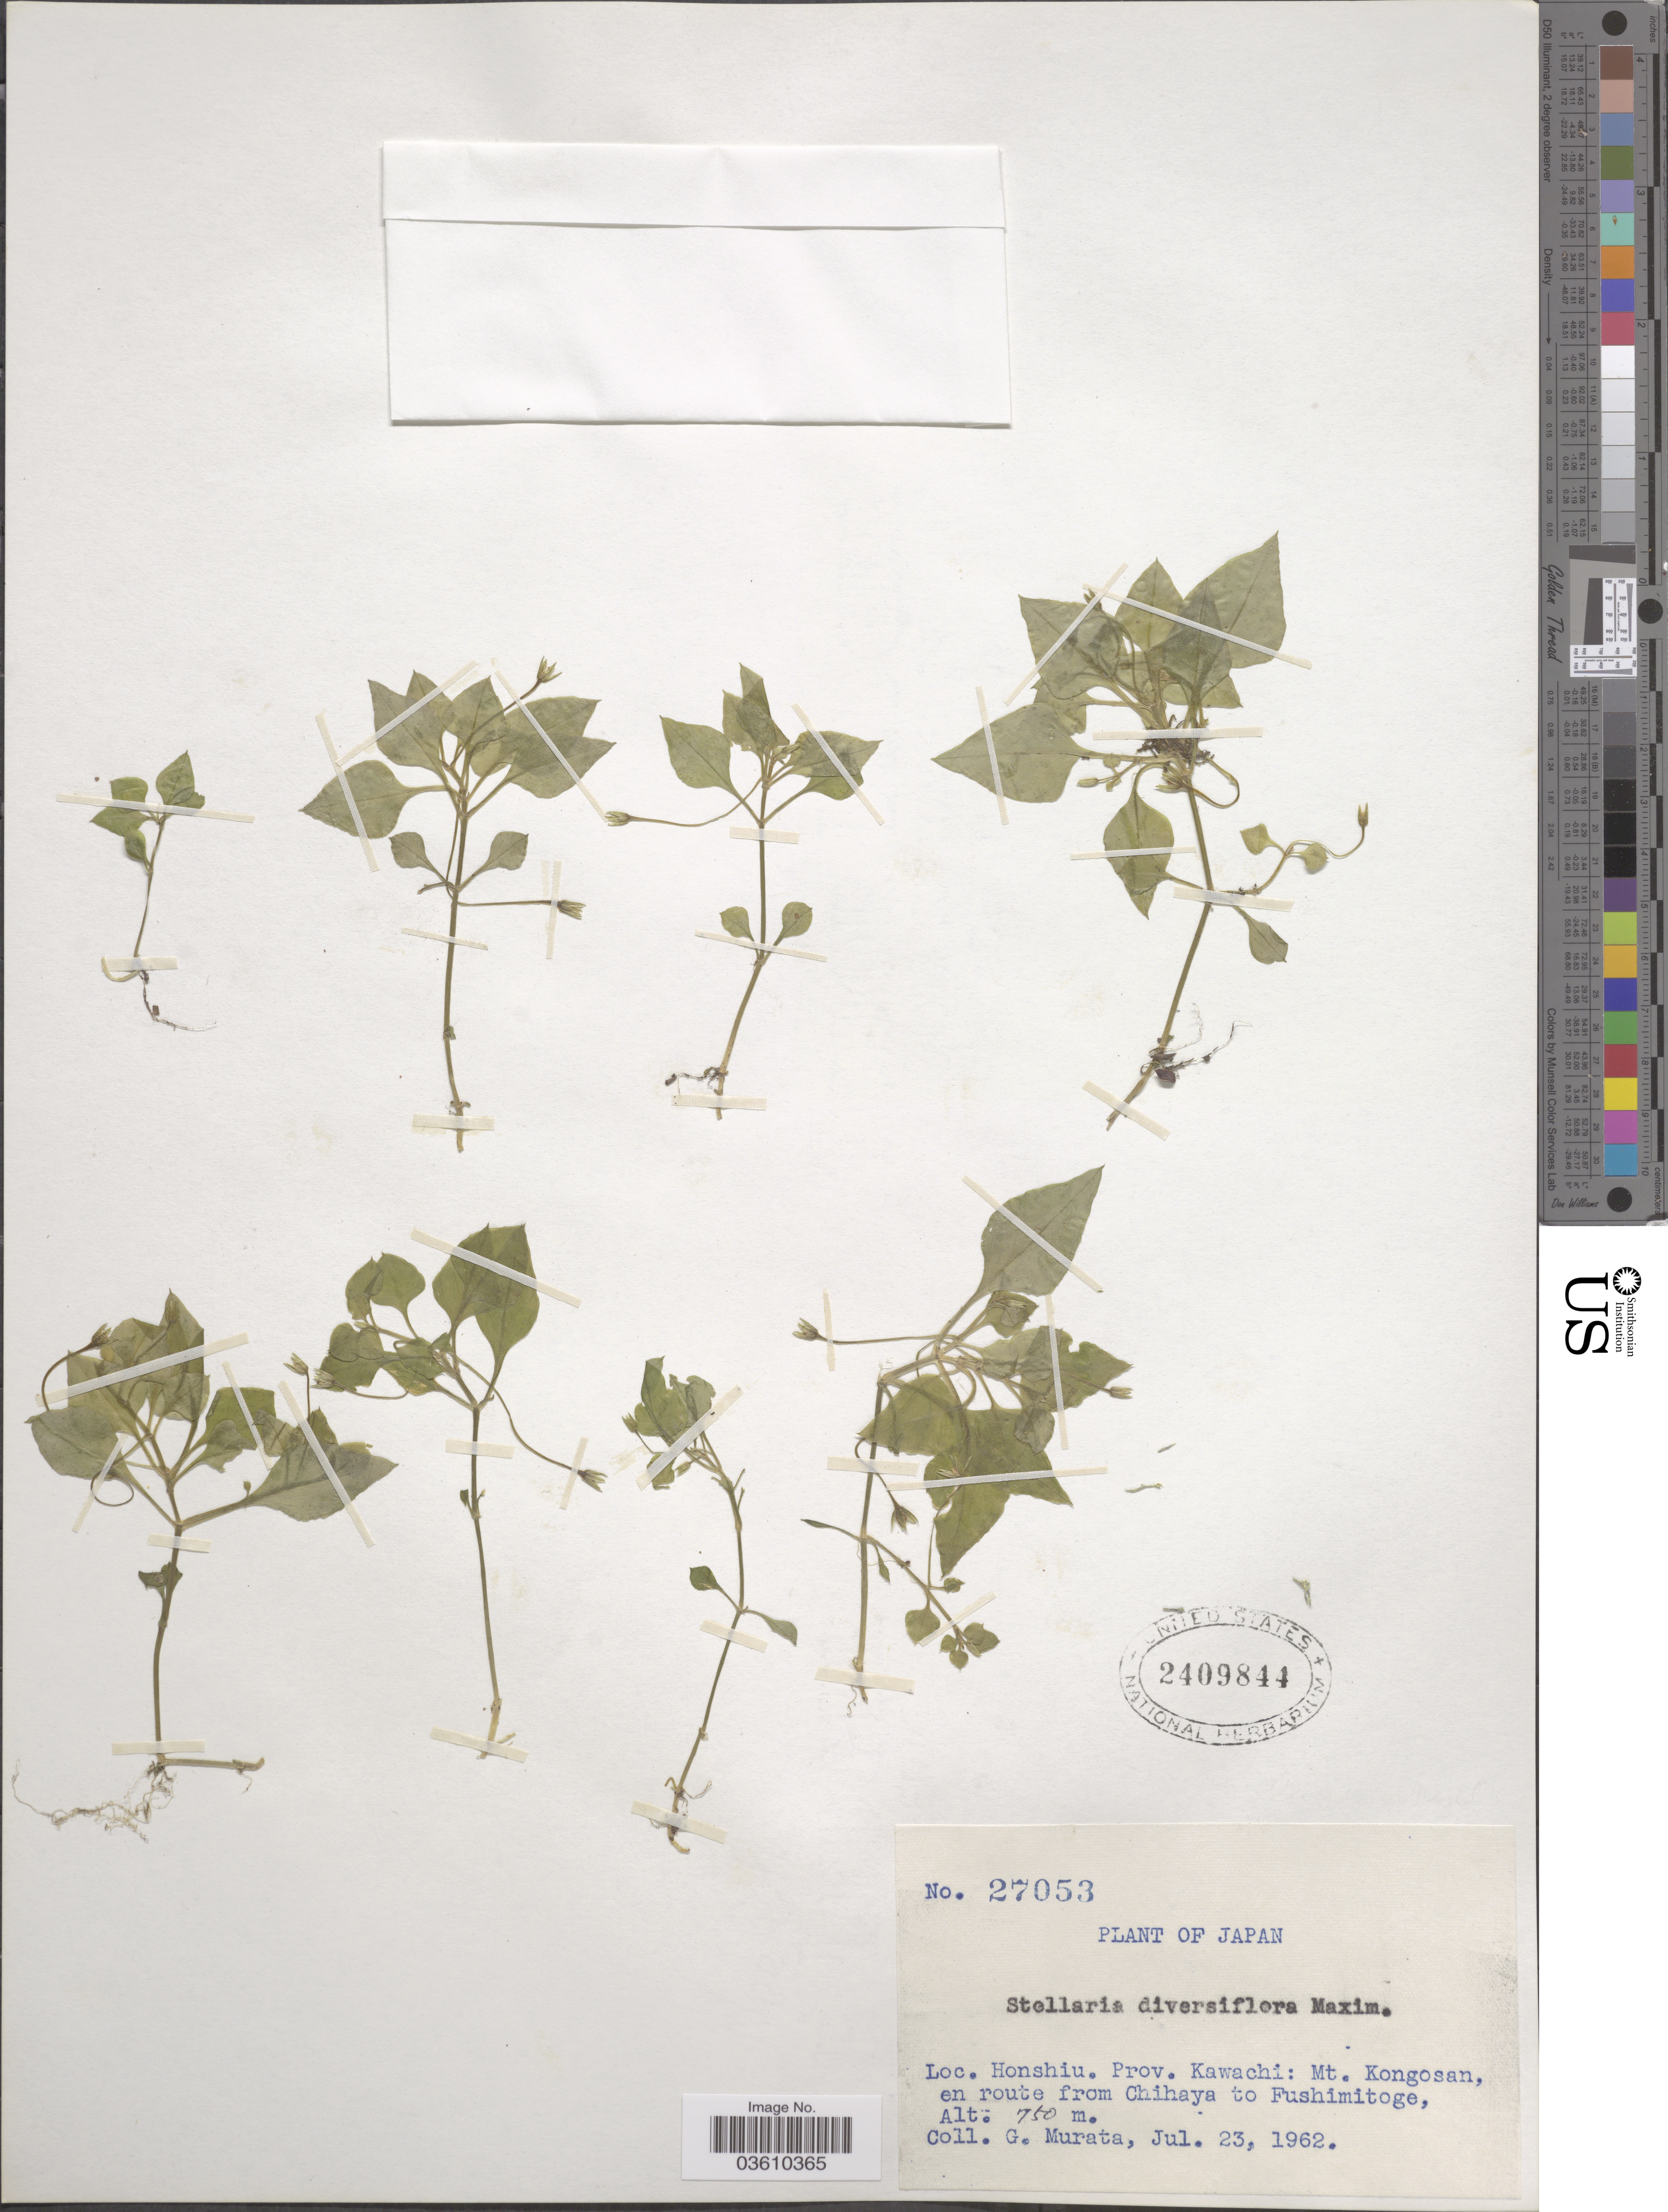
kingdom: Plantae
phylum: Tracheophyta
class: Magnoliopsida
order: Caryophyllales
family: Caryophyllaceae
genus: Nubelaria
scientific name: Nubelaria diversiflora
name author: (Maxim.) M.T. Sharples & E.A. Tripp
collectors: G. Murata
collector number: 27053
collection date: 1962-07-23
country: Japan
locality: Honshiu. Prov. Kawachi: Mt. Kongosan, en route from Chihaya to Fushimitoge.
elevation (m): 750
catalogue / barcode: US 2409844